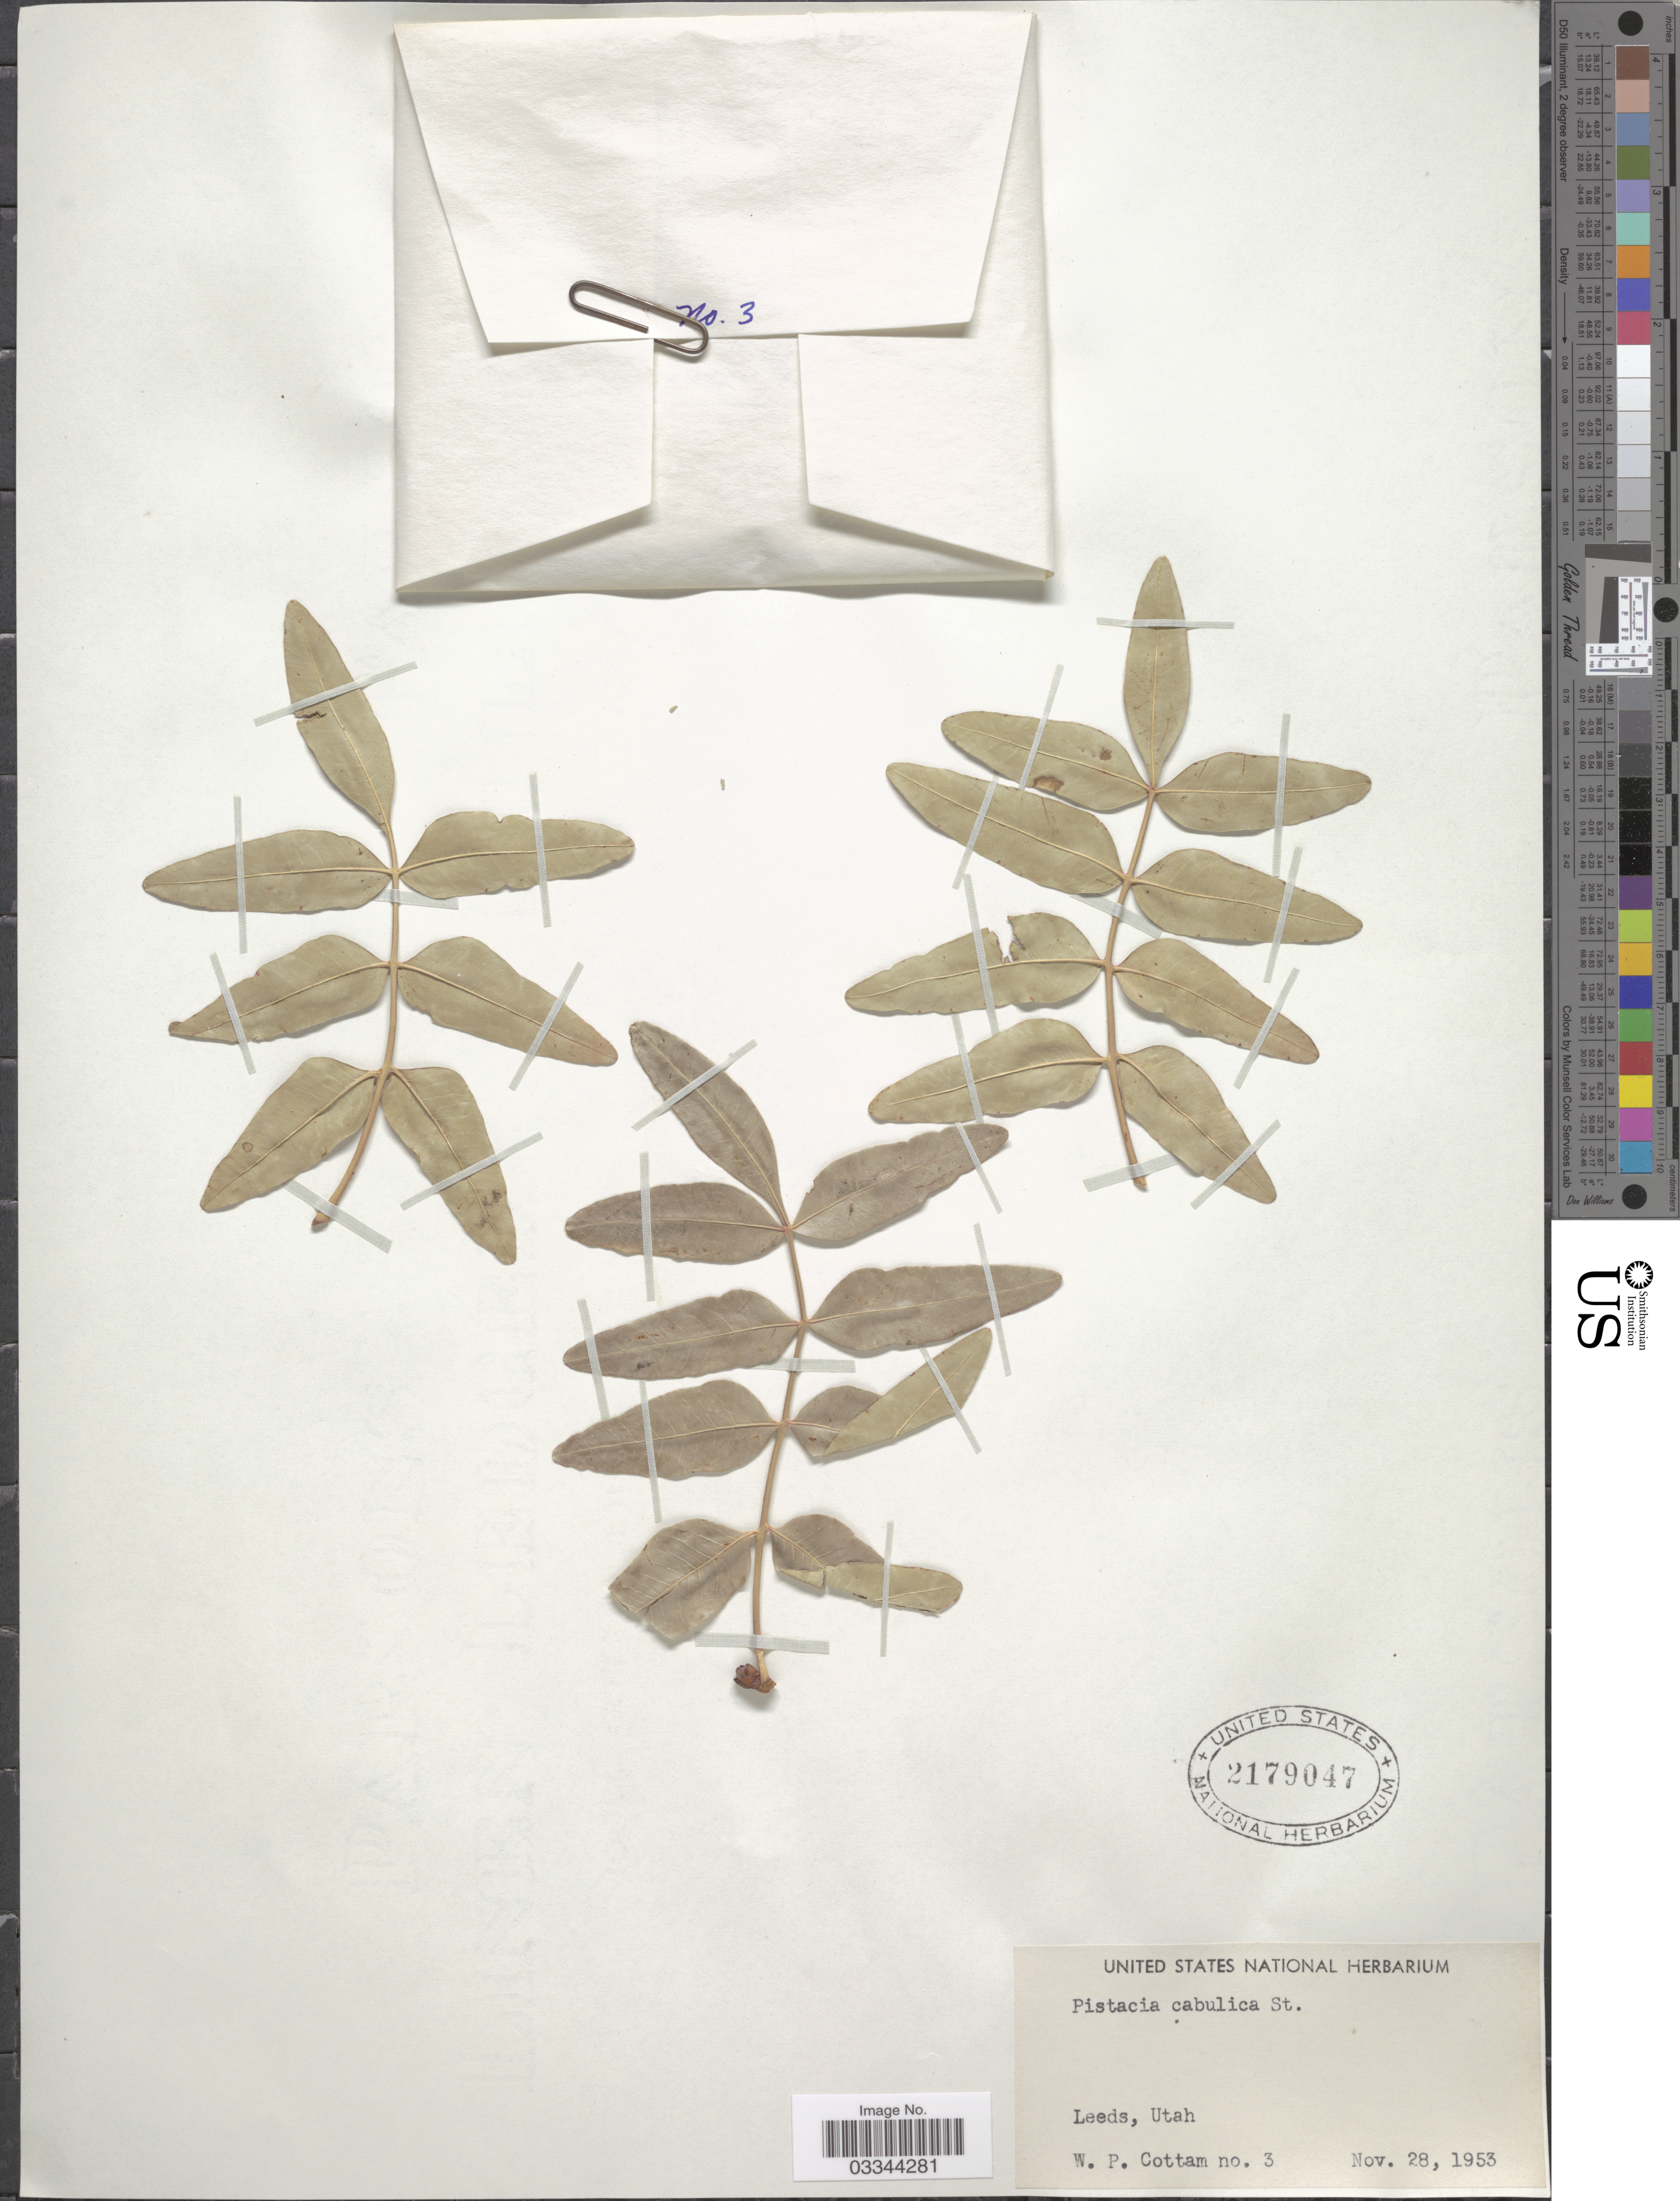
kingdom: Plantae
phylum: Tracheophyta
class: Magnoliopsida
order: Sapindales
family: Anacardiaceae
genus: Pistacia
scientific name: Pistacia cabulica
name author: Stocks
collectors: W. Cottam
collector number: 3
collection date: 1953-11-28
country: United States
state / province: Utah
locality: Leeds.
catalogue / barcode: US 2179047